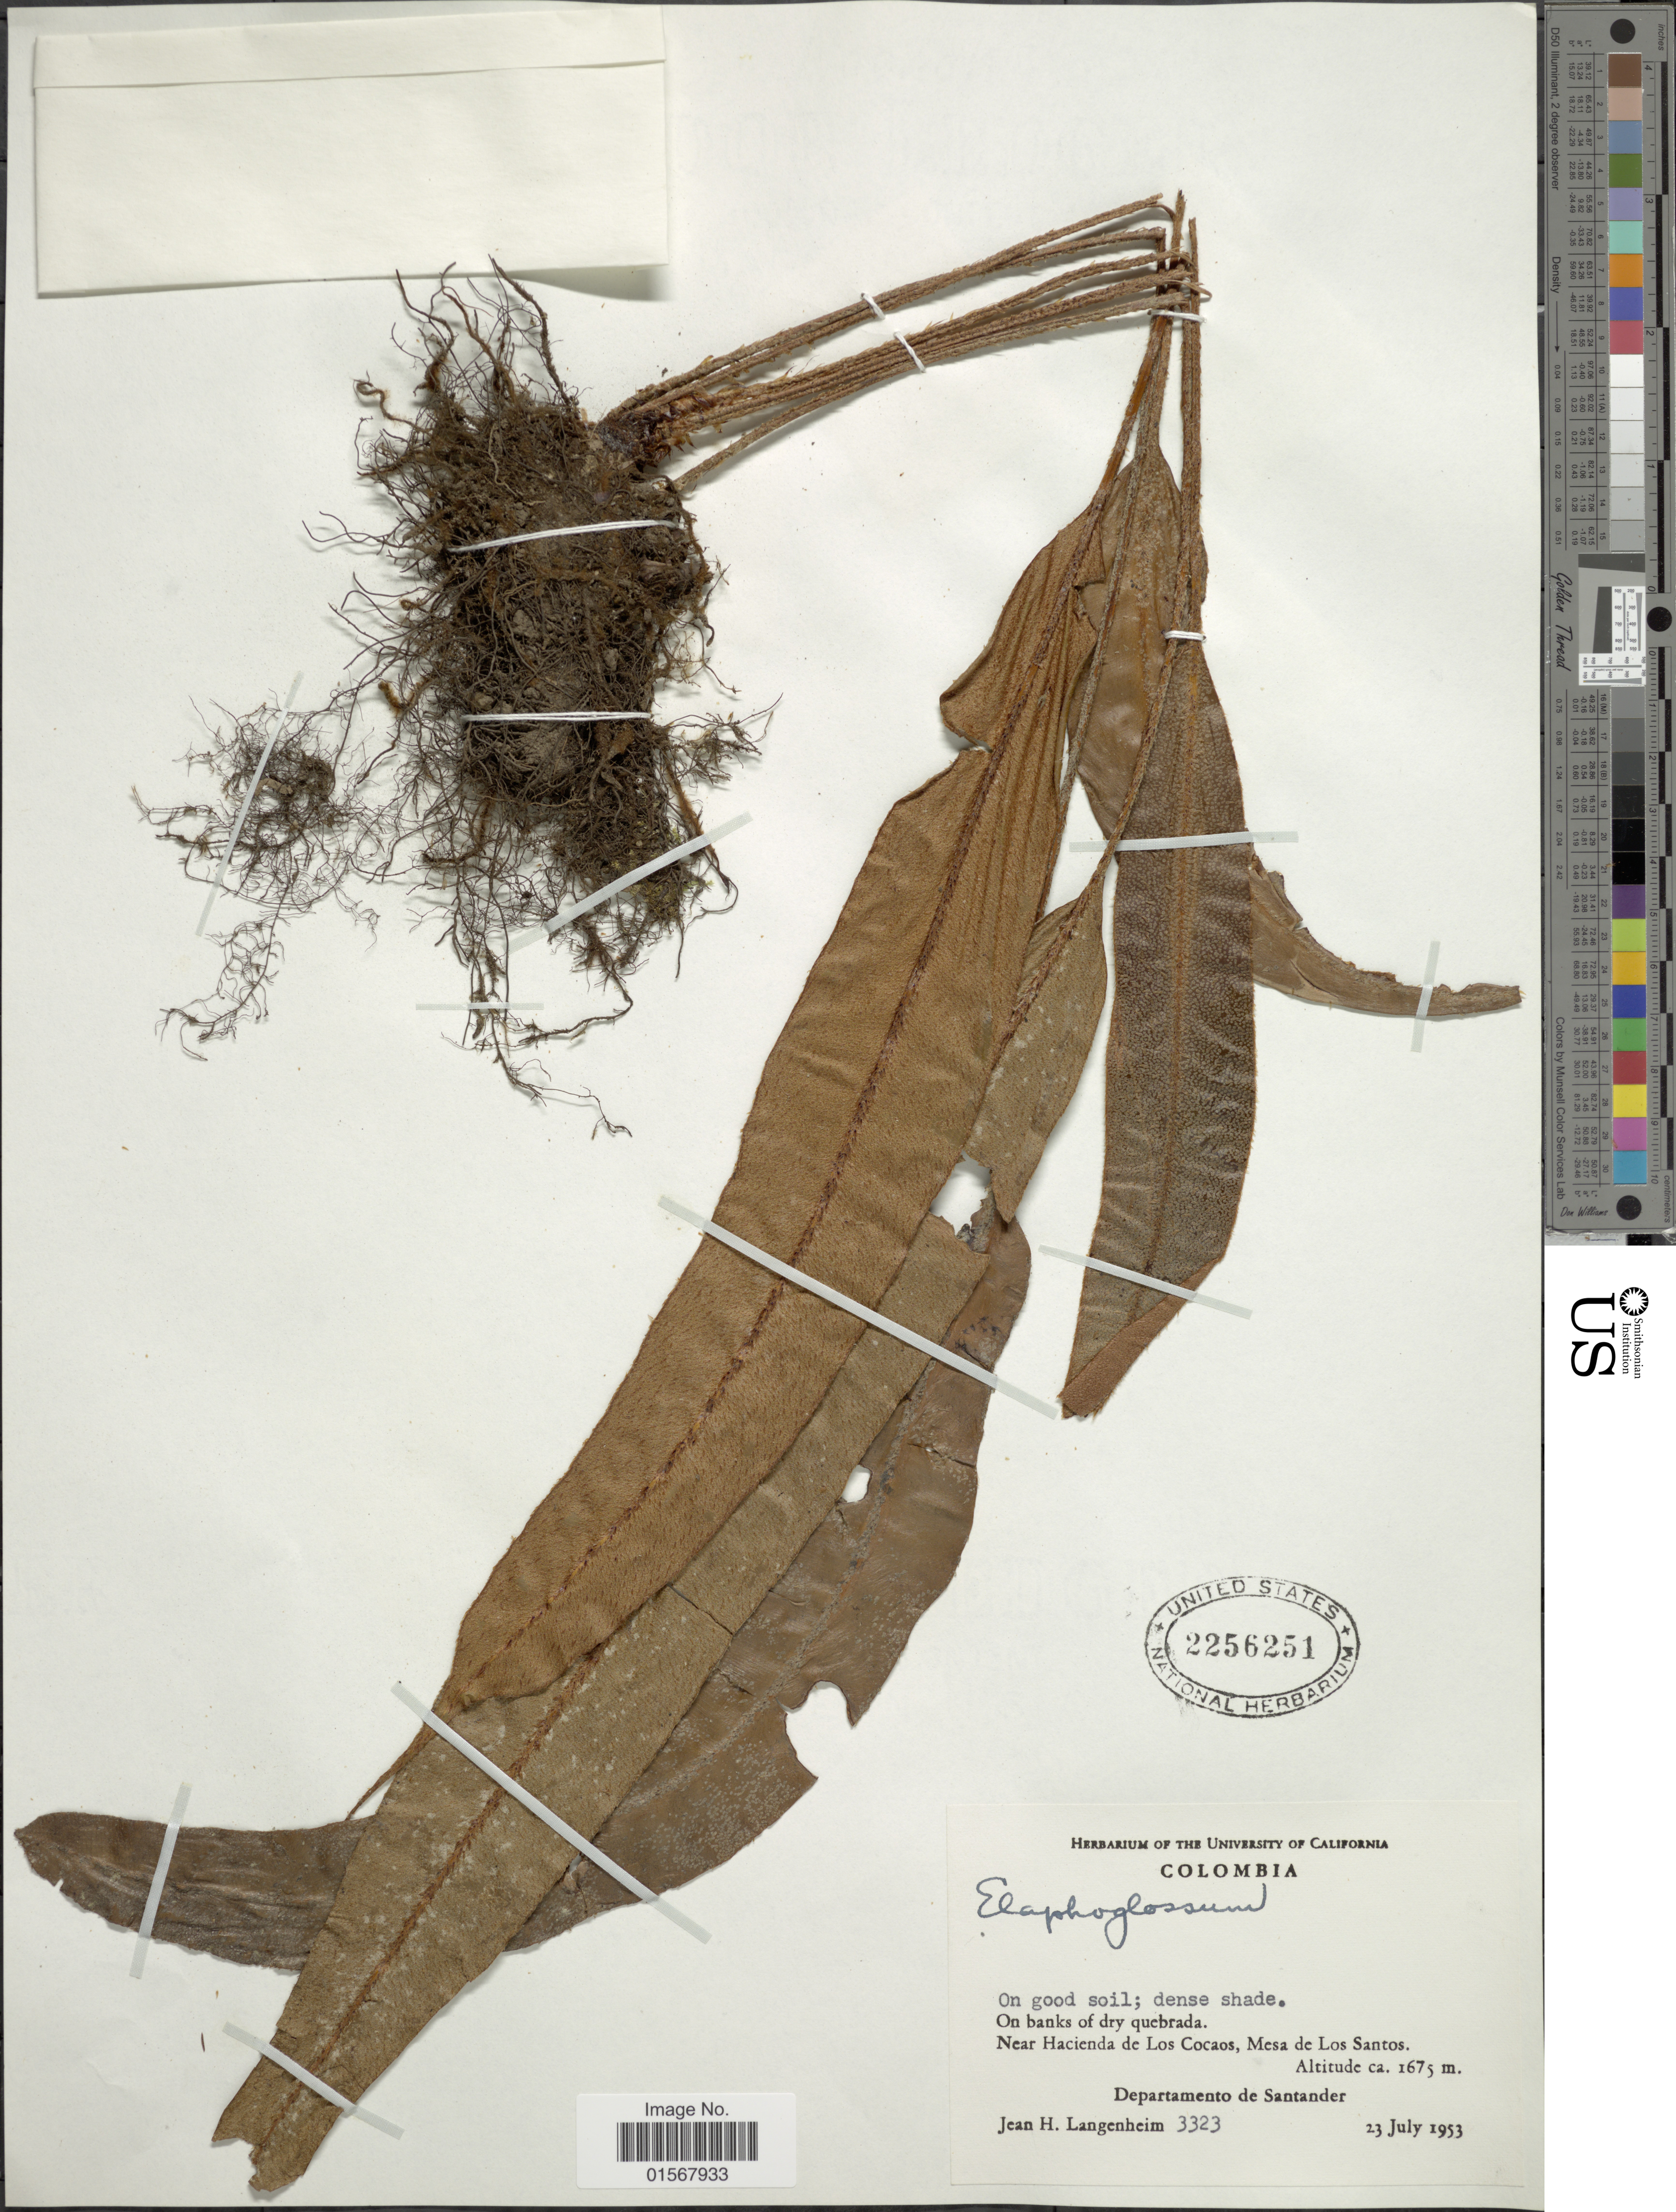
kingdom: Plantae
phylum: Tracheophyta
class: Polypodiopsida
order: Polypodiales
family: Dryopteridaceae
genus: Elaphoglossum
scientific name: Elaphoglossum orbignyanum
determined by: Vasco, A.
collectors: J. H. Langenheim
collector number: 3323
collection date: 1953-07-23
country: Colombia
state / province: Santander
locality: Departamento de Santander, near Hacienda de Los Cocaos, Mesa de Los Santos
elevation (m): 1675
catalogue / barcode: US 2256251